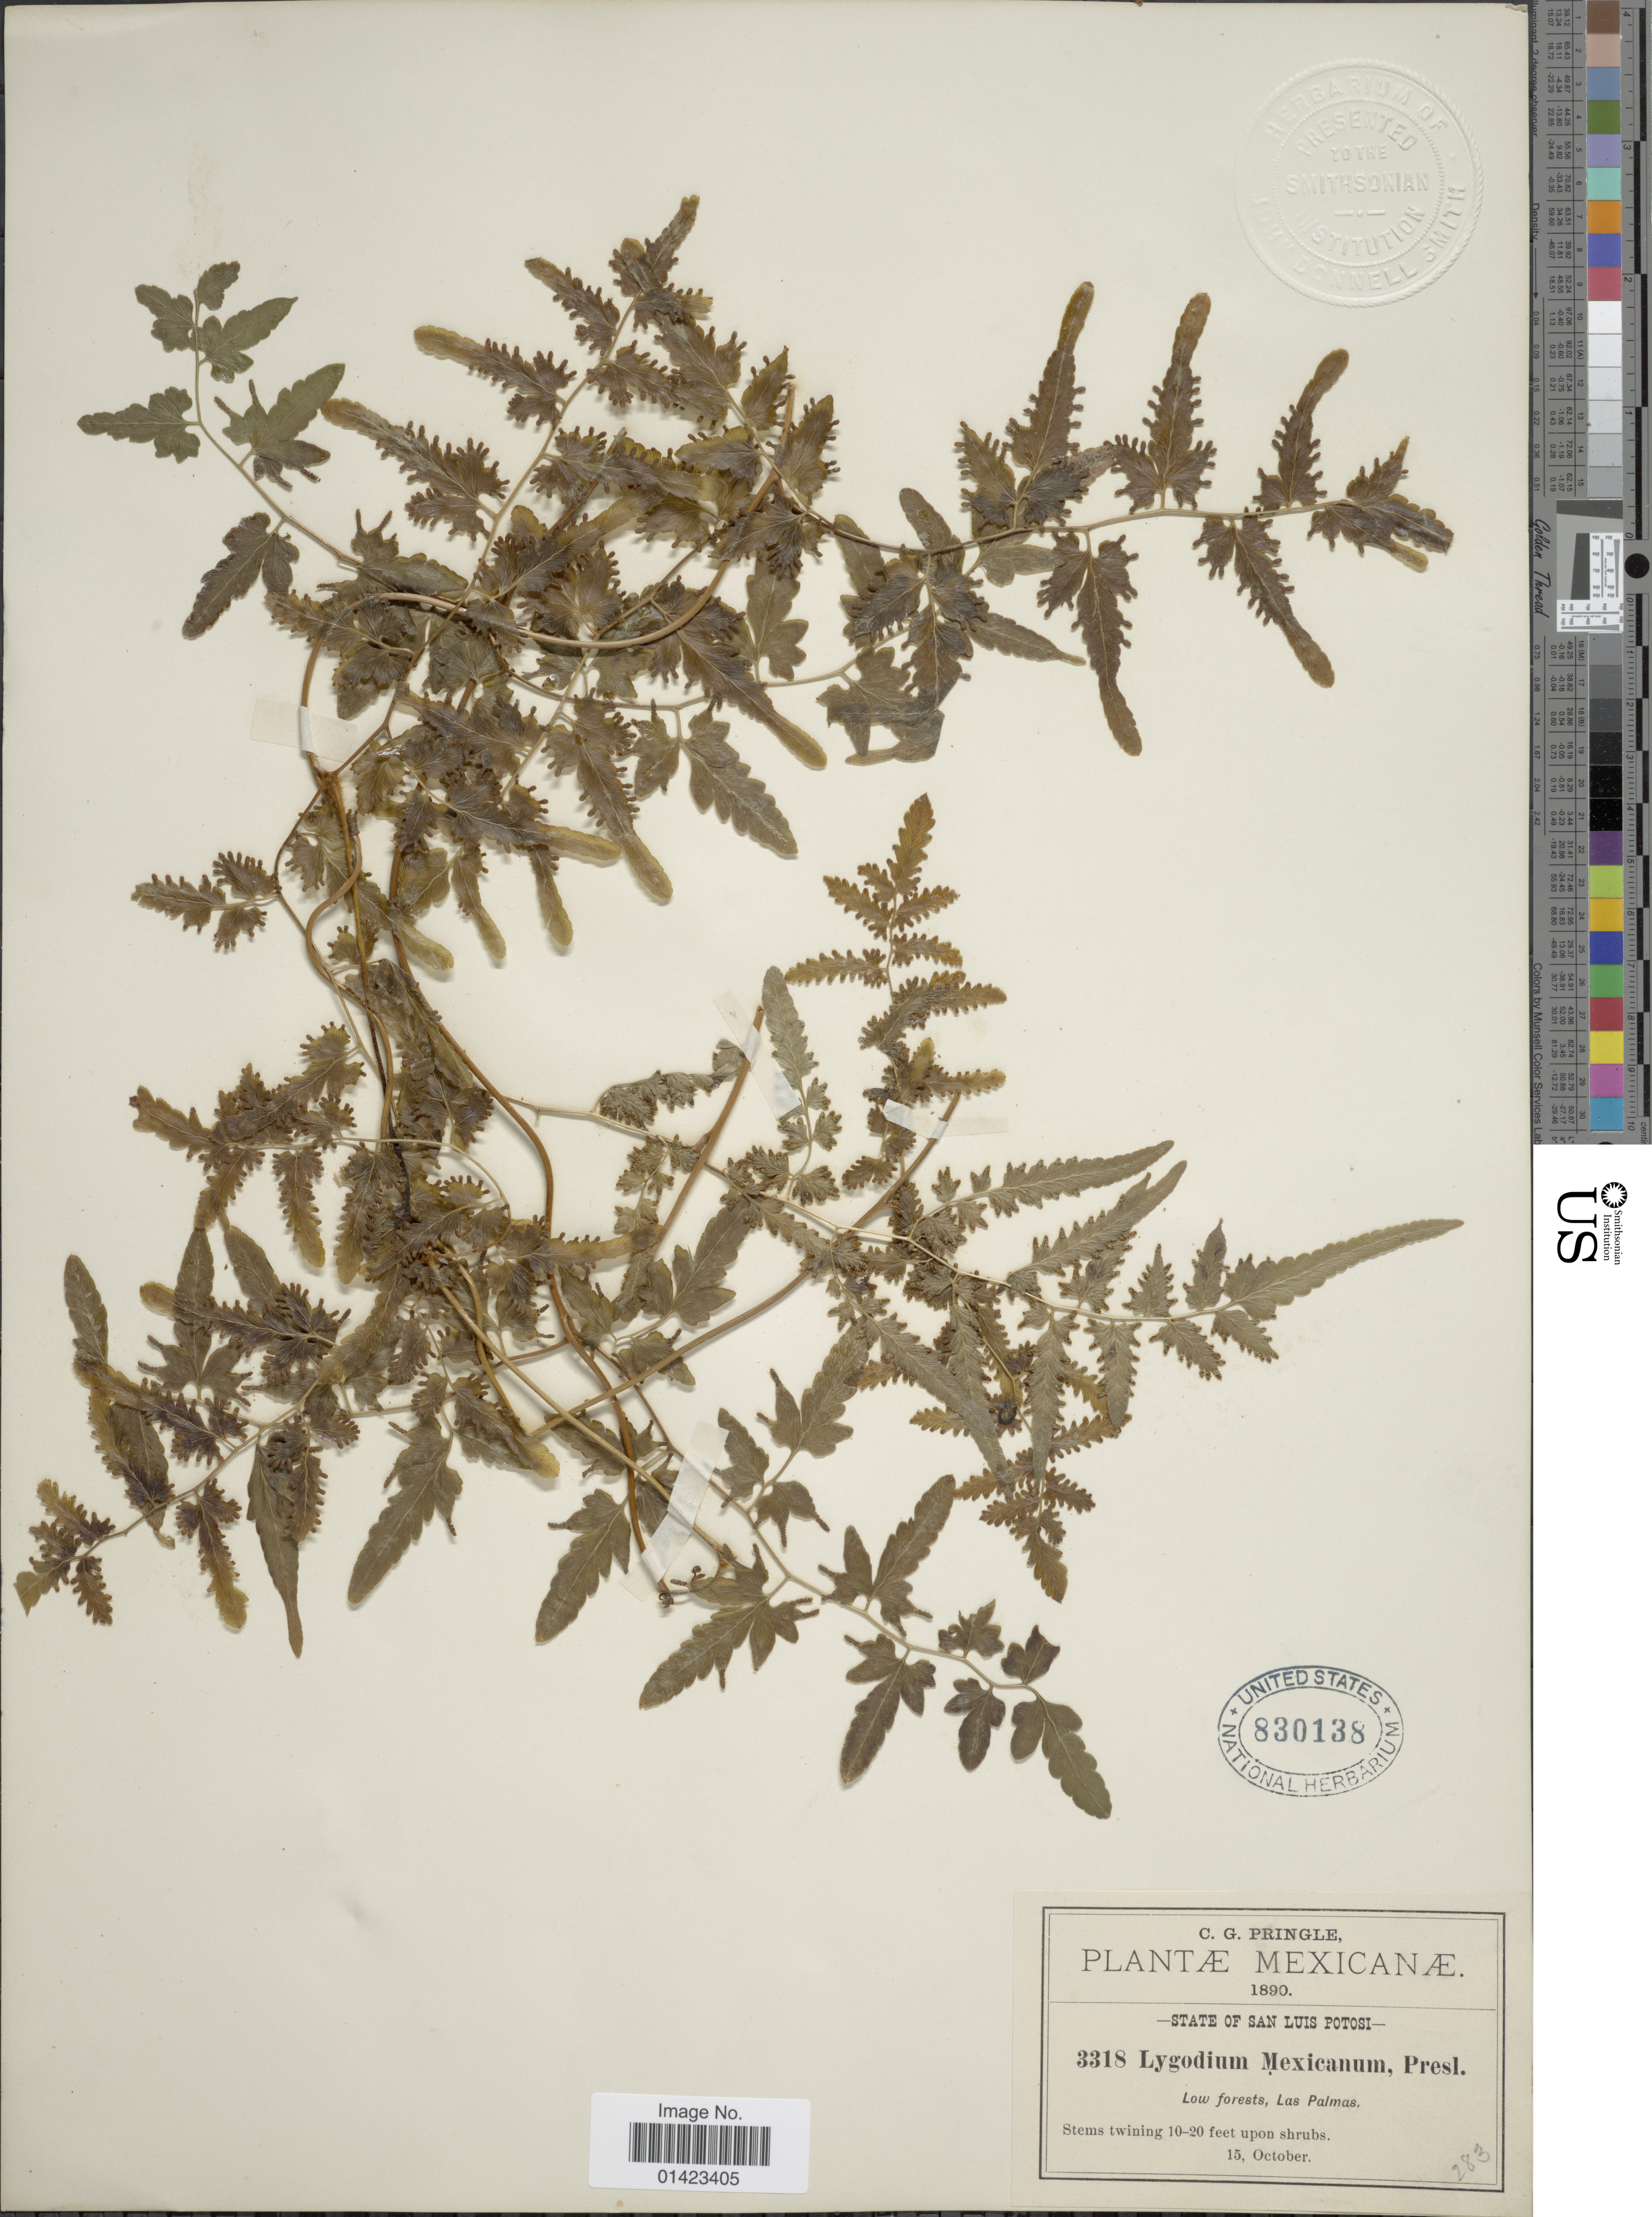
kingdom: Plantae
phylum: Tracheophyta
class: Polypodiopsida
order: Schizaeales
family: Lygodiaceae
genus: Lygodium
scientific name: Lygodium venustum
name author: Sw.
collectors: C. G. Pringle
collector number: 3318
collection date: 1890-10-15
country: Mexico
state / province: San Luis Potosí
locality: State of San Luis Potosi, Low forests, Las Palmas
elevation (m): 3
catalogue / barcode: US 830138